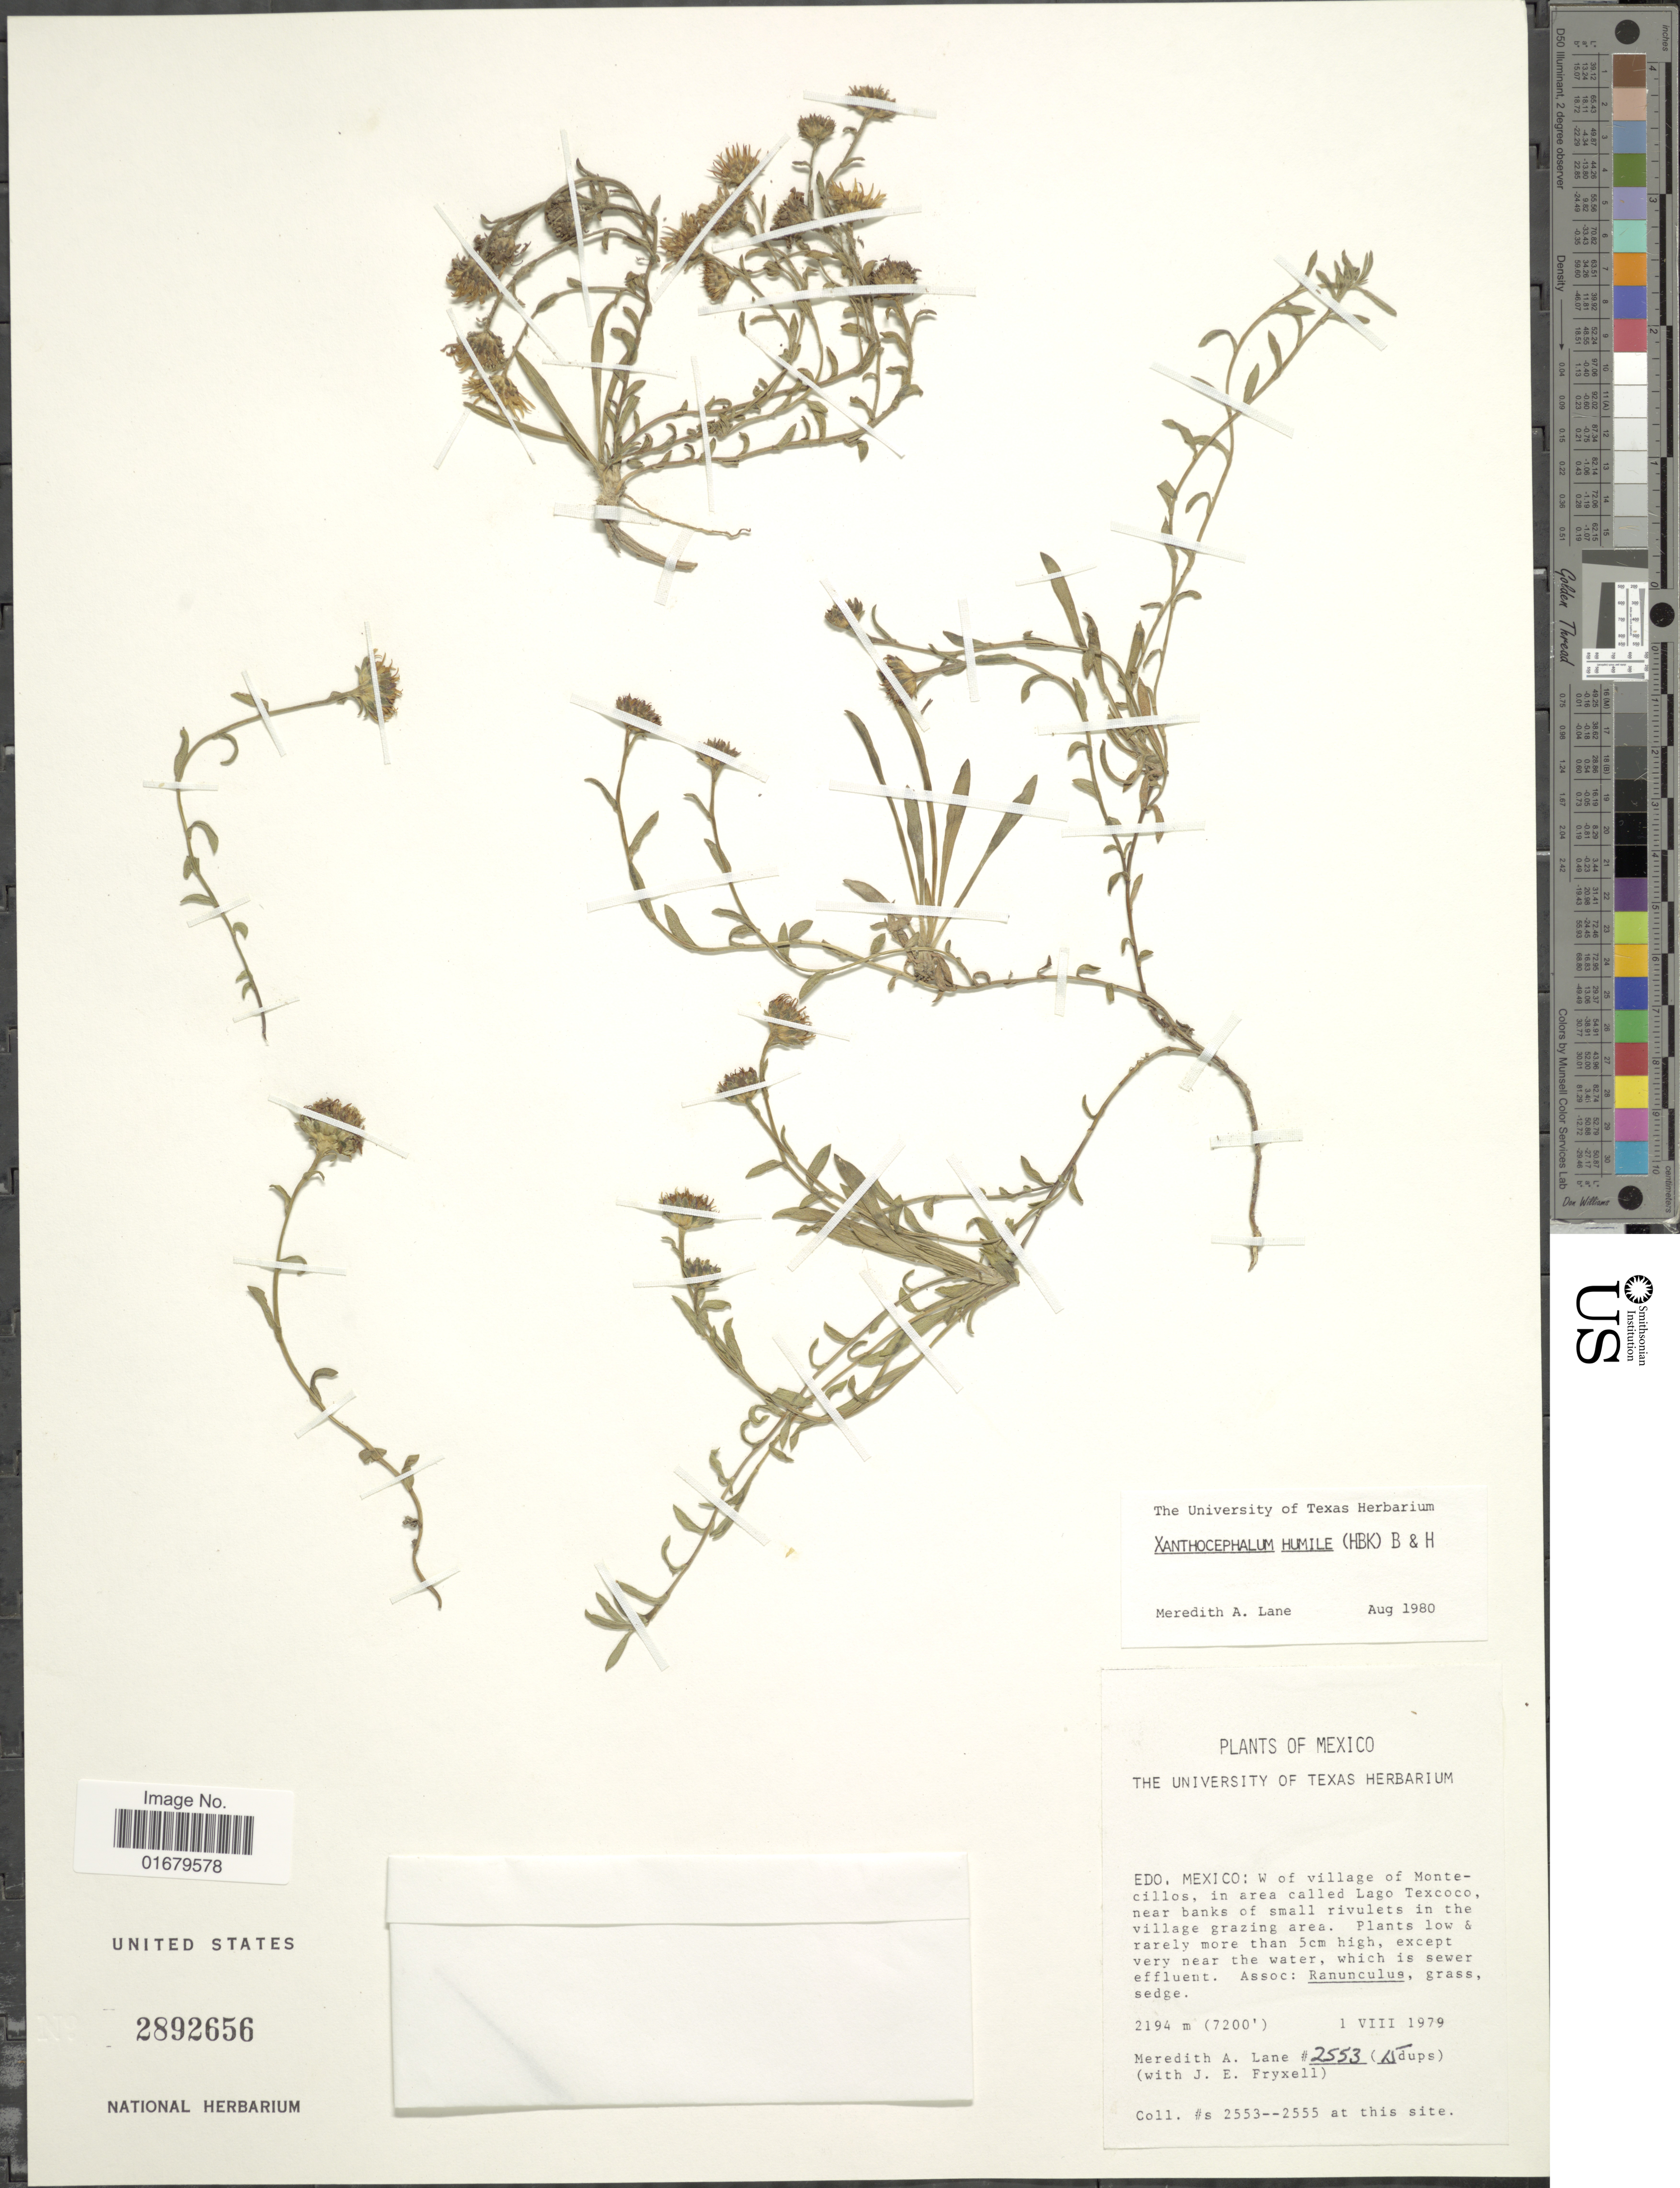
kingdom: Plantae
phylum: Tracheophyta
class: Magnoliopsida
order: Asterales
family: Asteraceae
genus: Xanthocephalum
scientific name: Xanthocephalum humile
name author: (Kunth) Benth. & Hook. f.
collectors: M. A. Lane & J. E. Fryxell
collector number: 2553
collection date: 1979-08-01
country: Mexico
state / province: México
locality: W of village of Montecillos, in area called Lago Texcoco, near banks of small rivulets in the village grazing area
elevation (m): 2194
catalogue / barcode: US 2892656